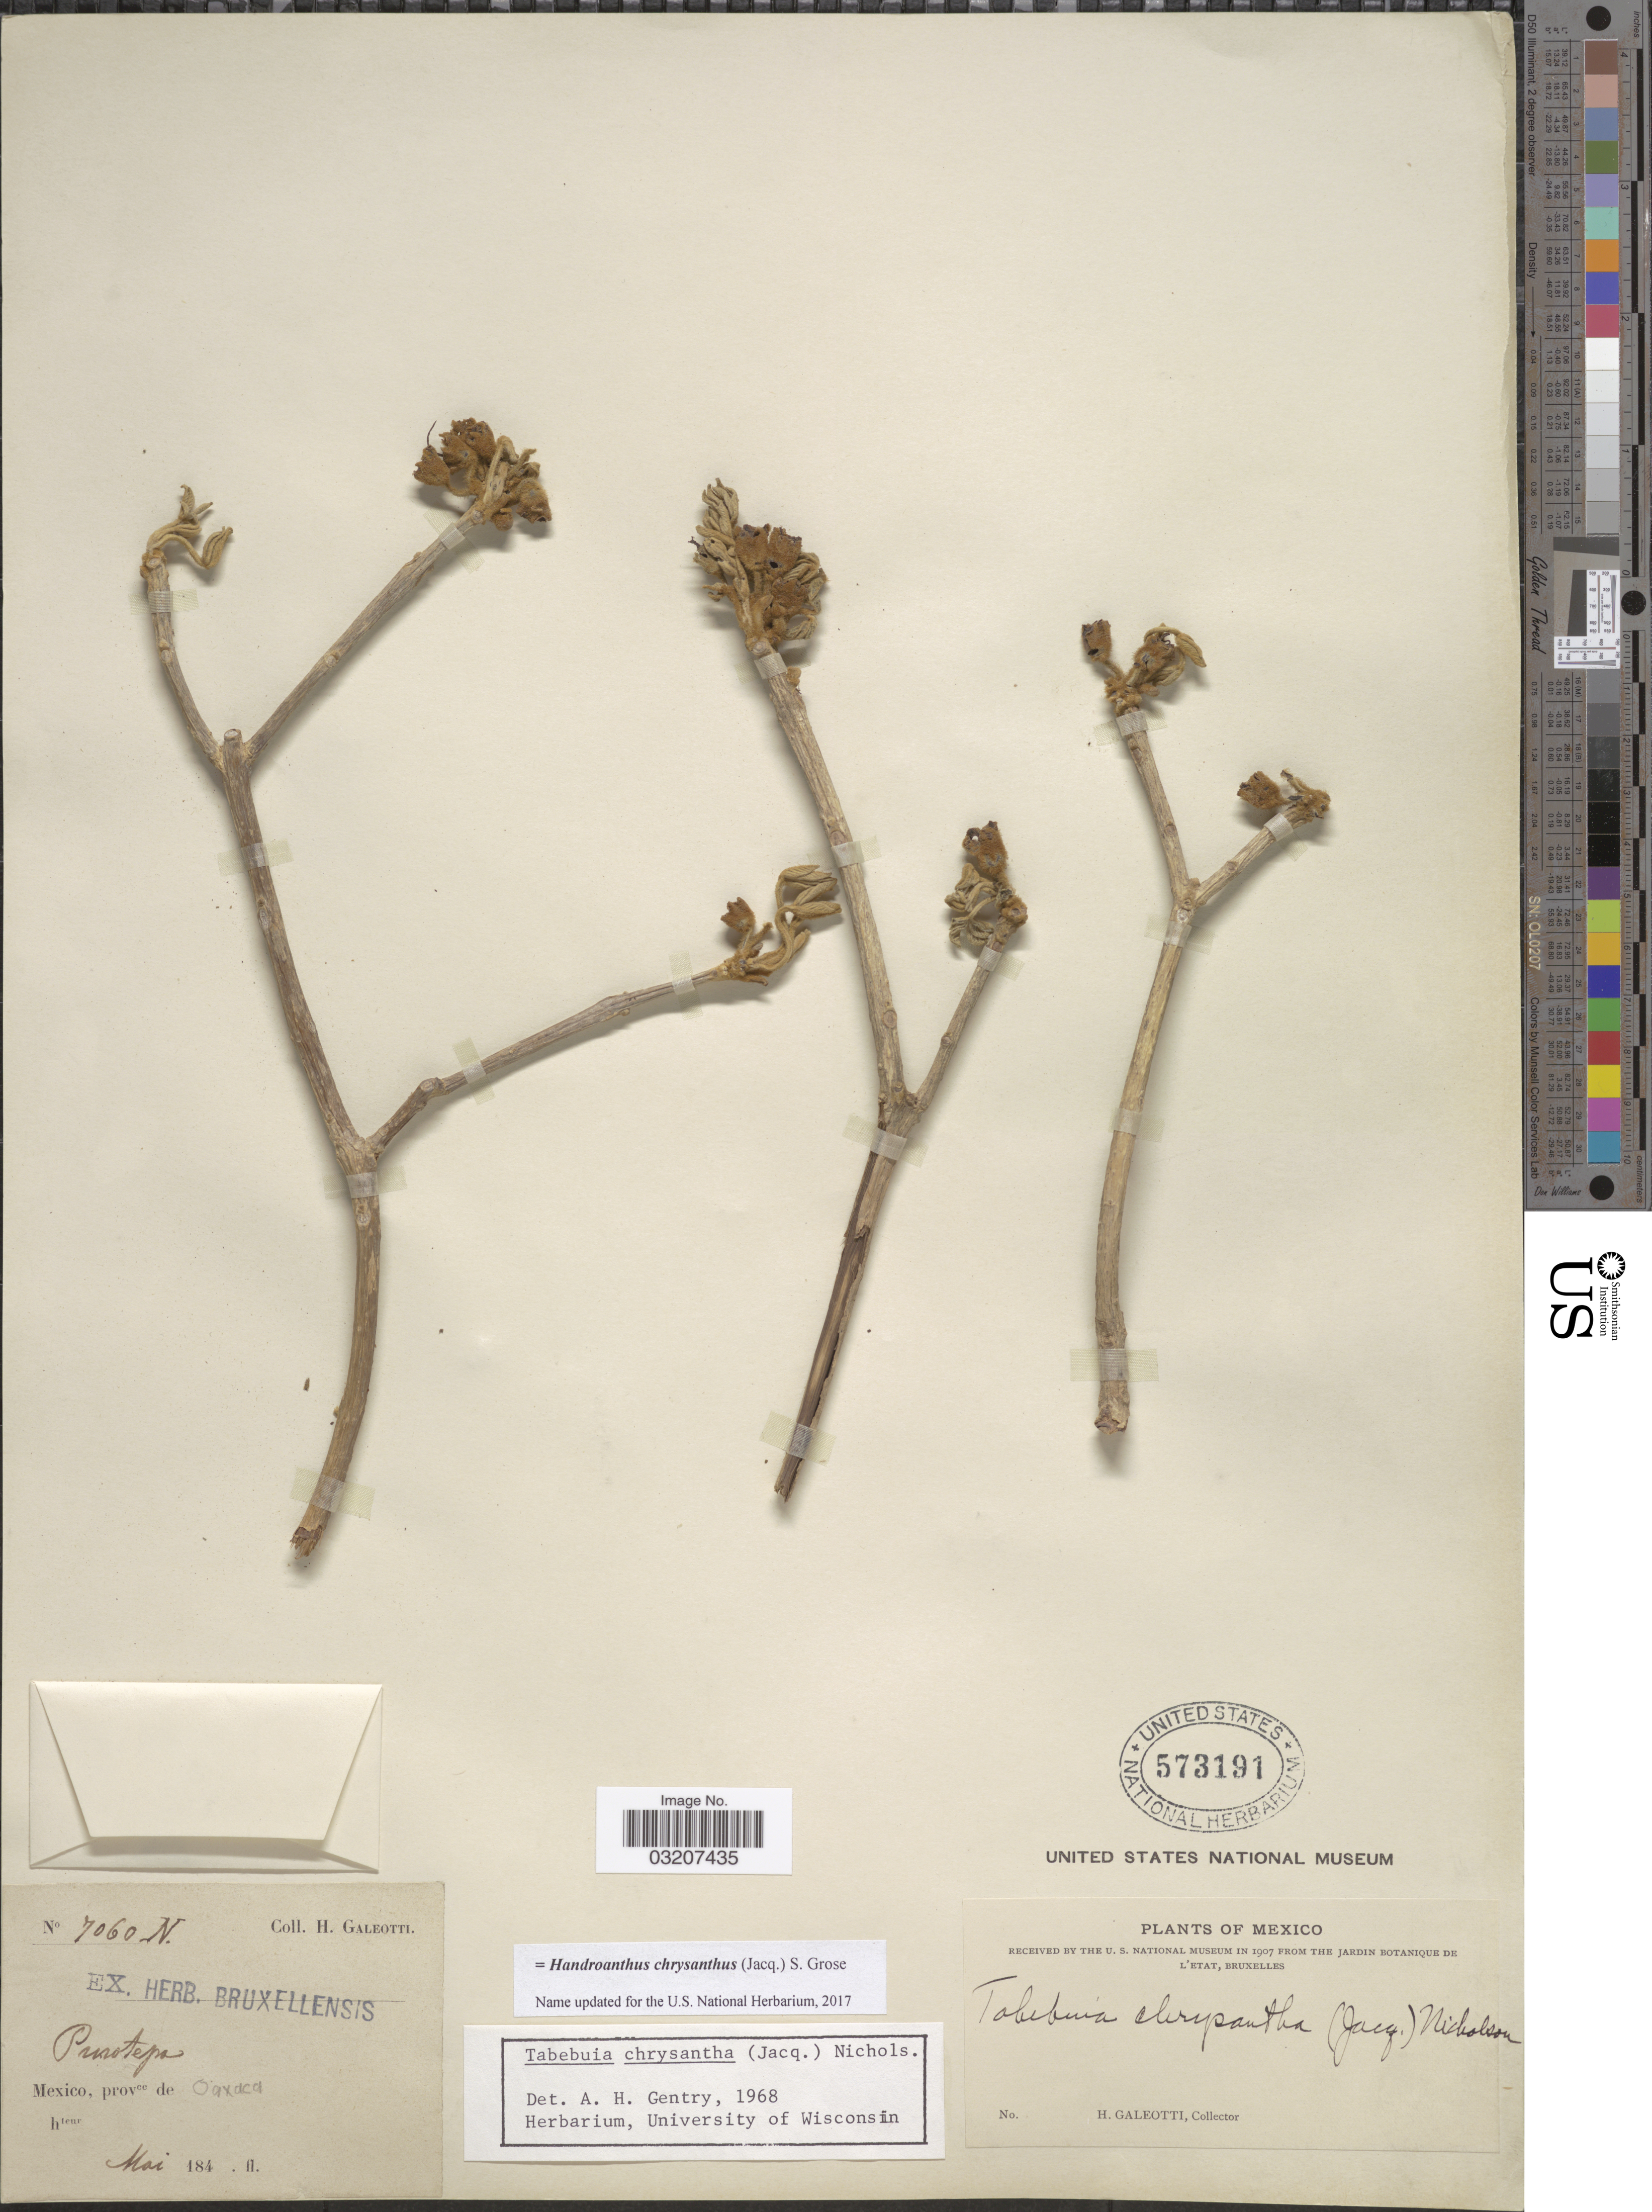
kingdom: Plantae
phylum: Tracheophyta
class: Magnoliopsida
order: Lamiales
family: Bignoniaceae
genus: Handroanthus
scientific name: Handroanthus chrysanthus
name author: (Jacq.) S.O. Grose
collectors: H. G. Galeotti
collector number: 7060 N.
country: Mexico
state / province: Oaxaca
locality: Pinotepa.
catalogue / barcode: US 573191